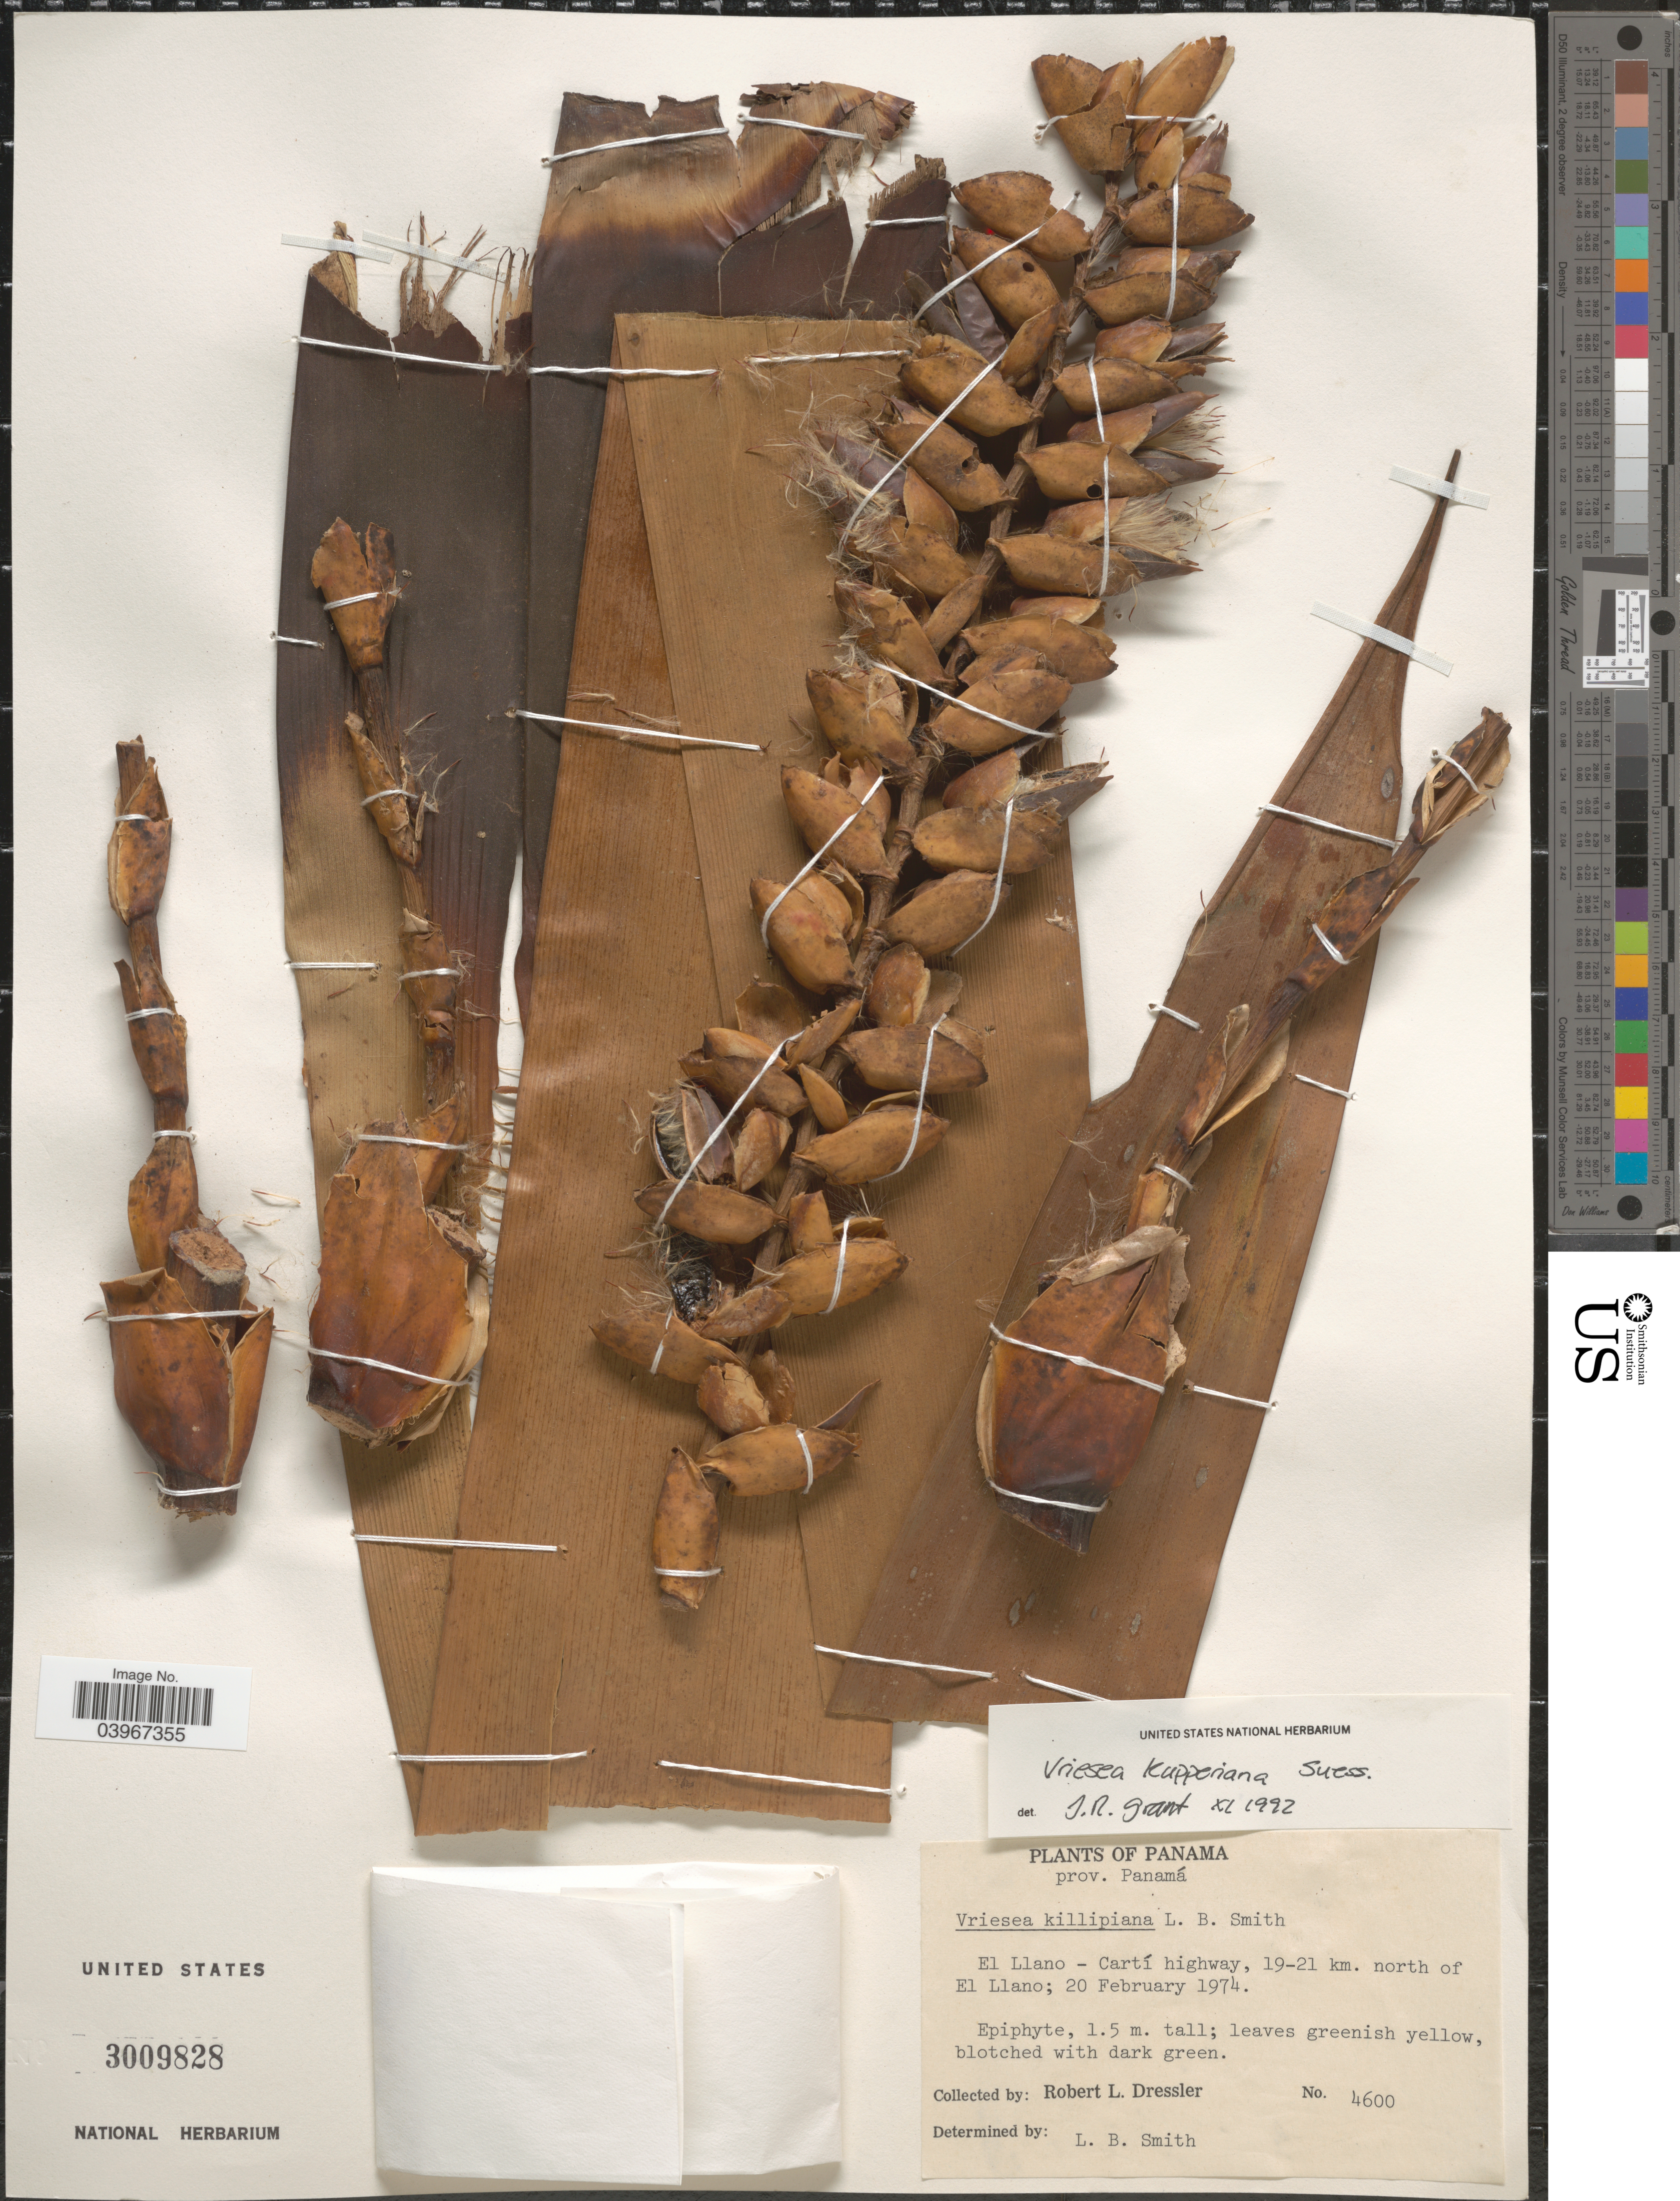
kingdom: Plantae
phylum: Tracheophyta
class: Liliopsida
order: Poales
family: Bromeliaceae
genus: Werauhia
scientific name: Werauhia kupperiana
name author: (Suess.) J.R. Grant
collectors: R. Dressler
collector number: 4600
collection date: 1974-02-20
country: Panama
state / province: Panamá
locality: El Llano - Cartí highway, 19-21 km. north of El Llano.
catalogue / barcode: US 3009828